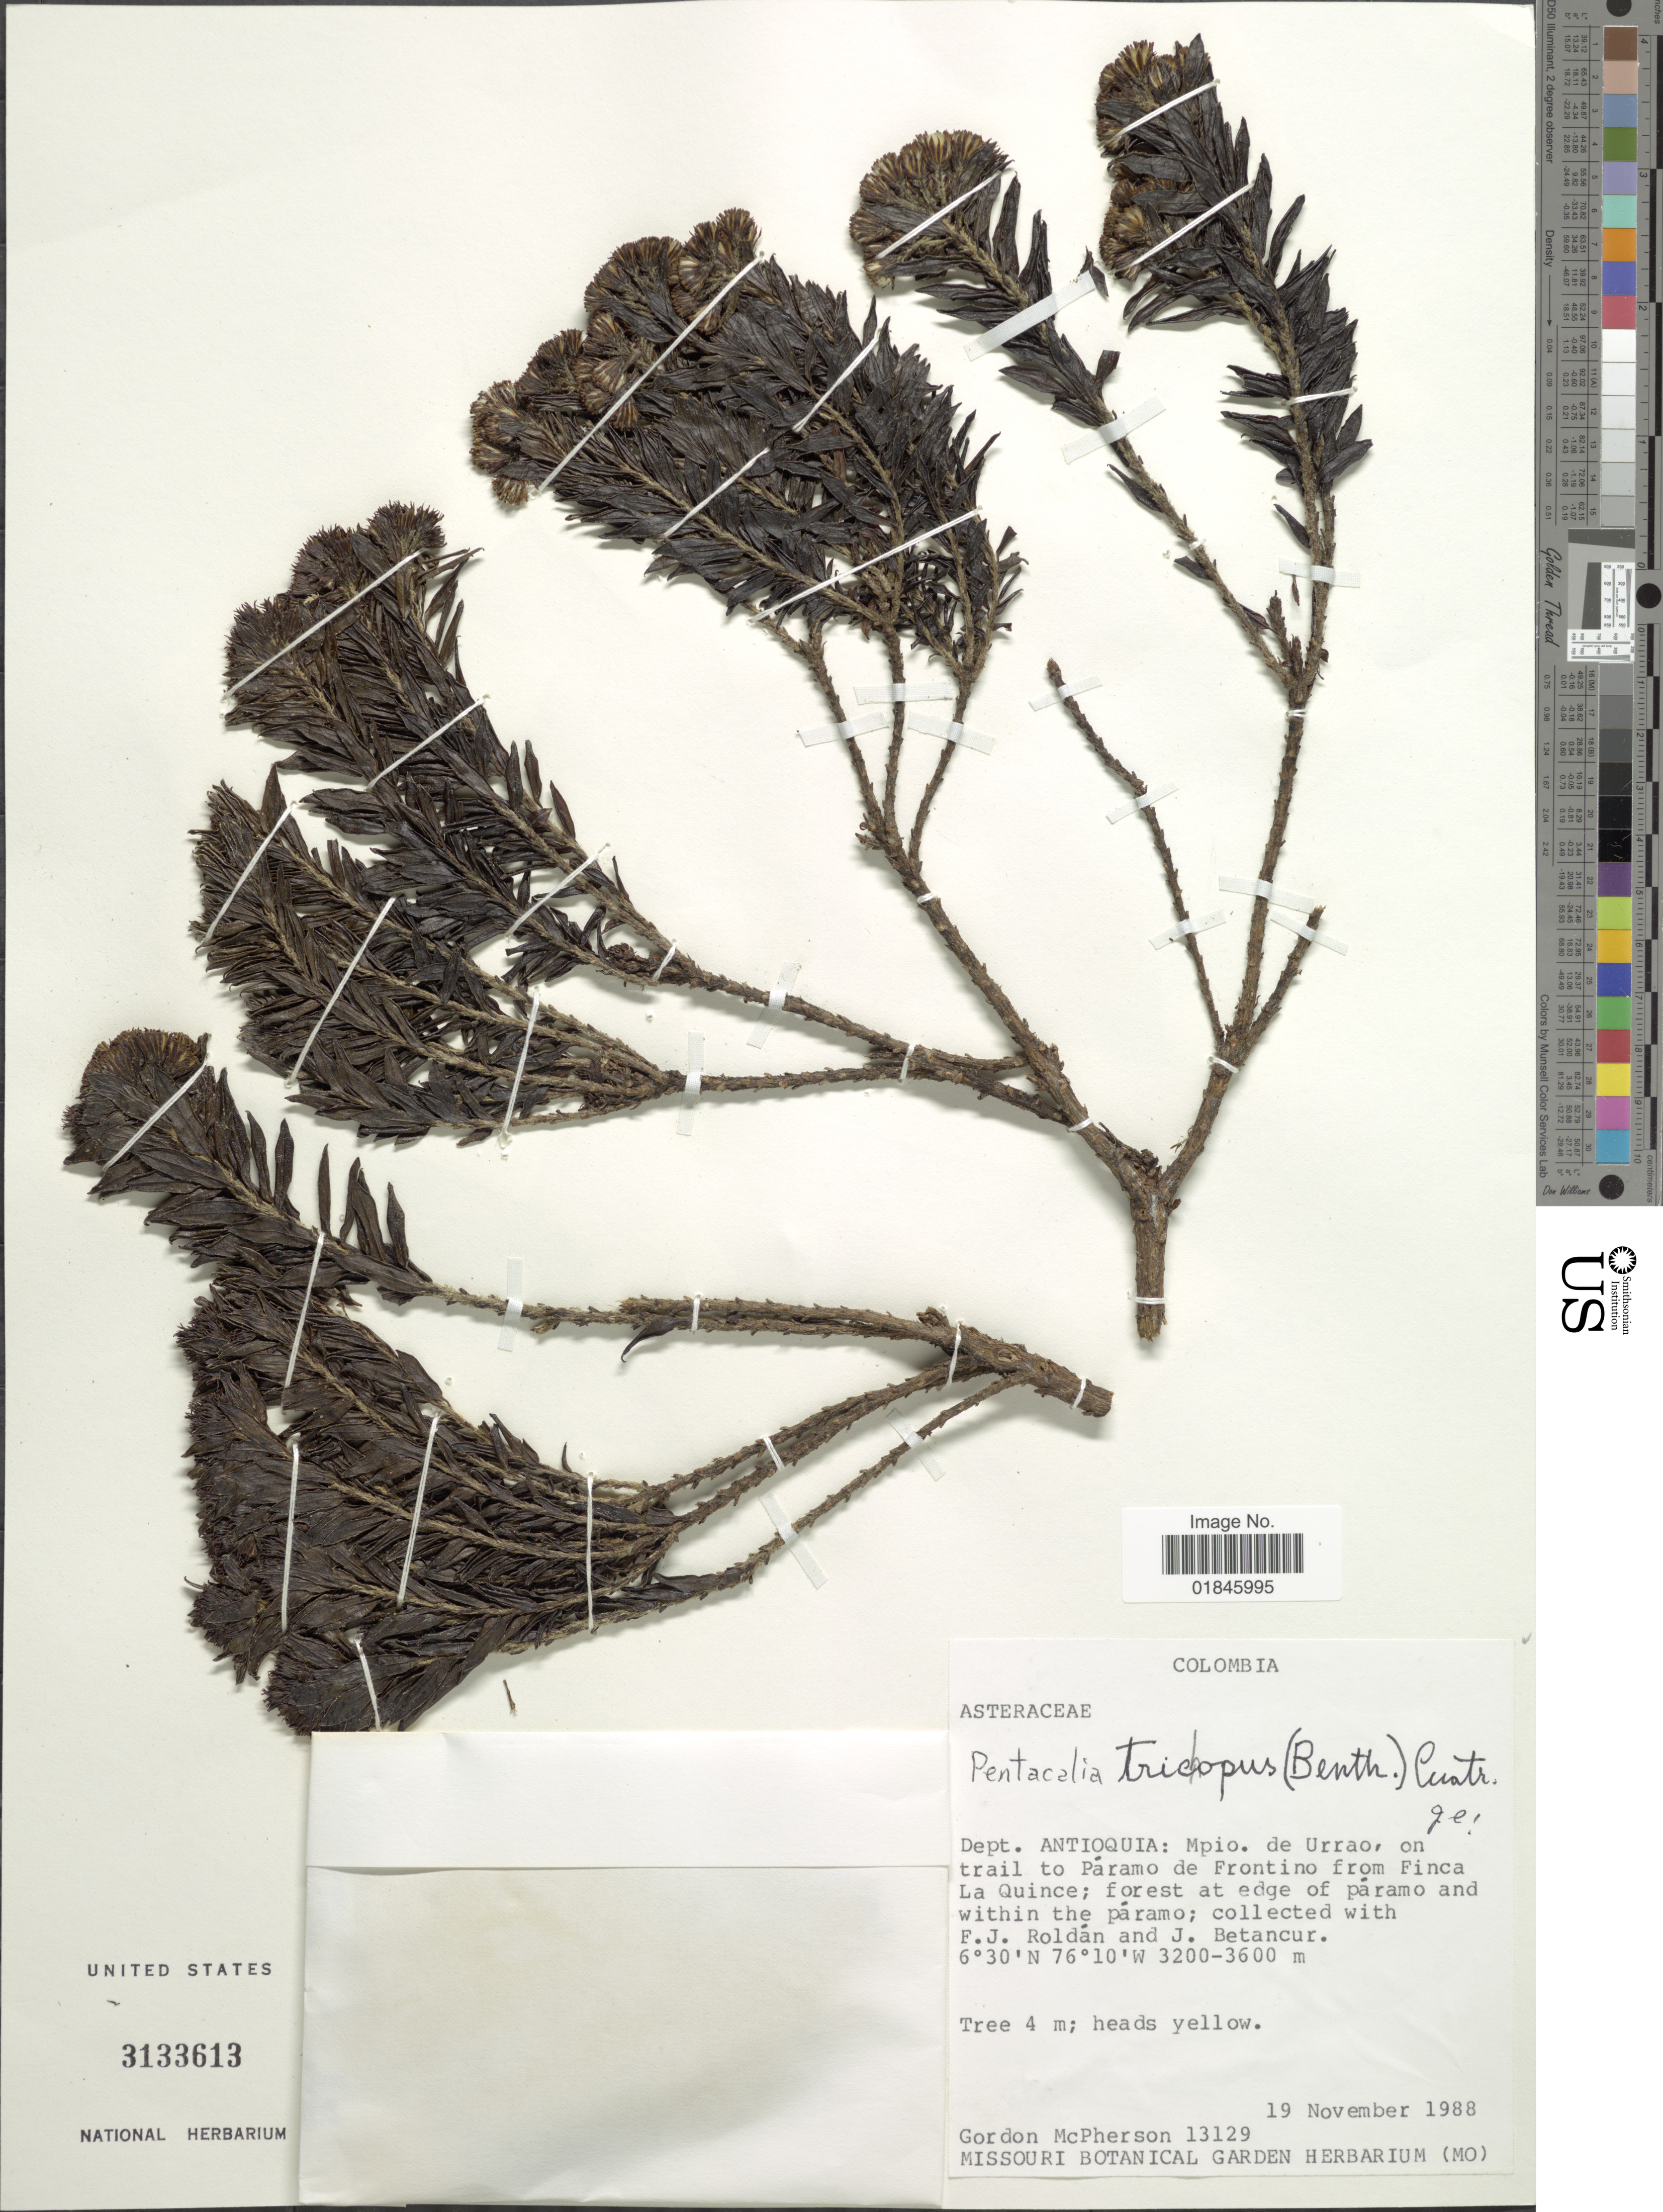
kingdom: Plantae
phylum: Tracheophyta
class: Magnoliopsida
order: Asterales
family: Asteraceae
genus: Pentacalia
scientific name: Pentacalia trichopus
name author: (Benth.) Cuatrec.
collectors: G. McPherson, F. J. Roldán & J. Betancur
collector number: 13129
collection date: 1988-11-19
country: Colombia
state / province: Antioquia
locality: Dept. Antioquia: Mpio. de Urrao, on trail to Páramo de Frontino from Finca La Quince; forest at edge of páramo and within the páramo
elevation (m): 3200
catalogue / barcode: US 3133613